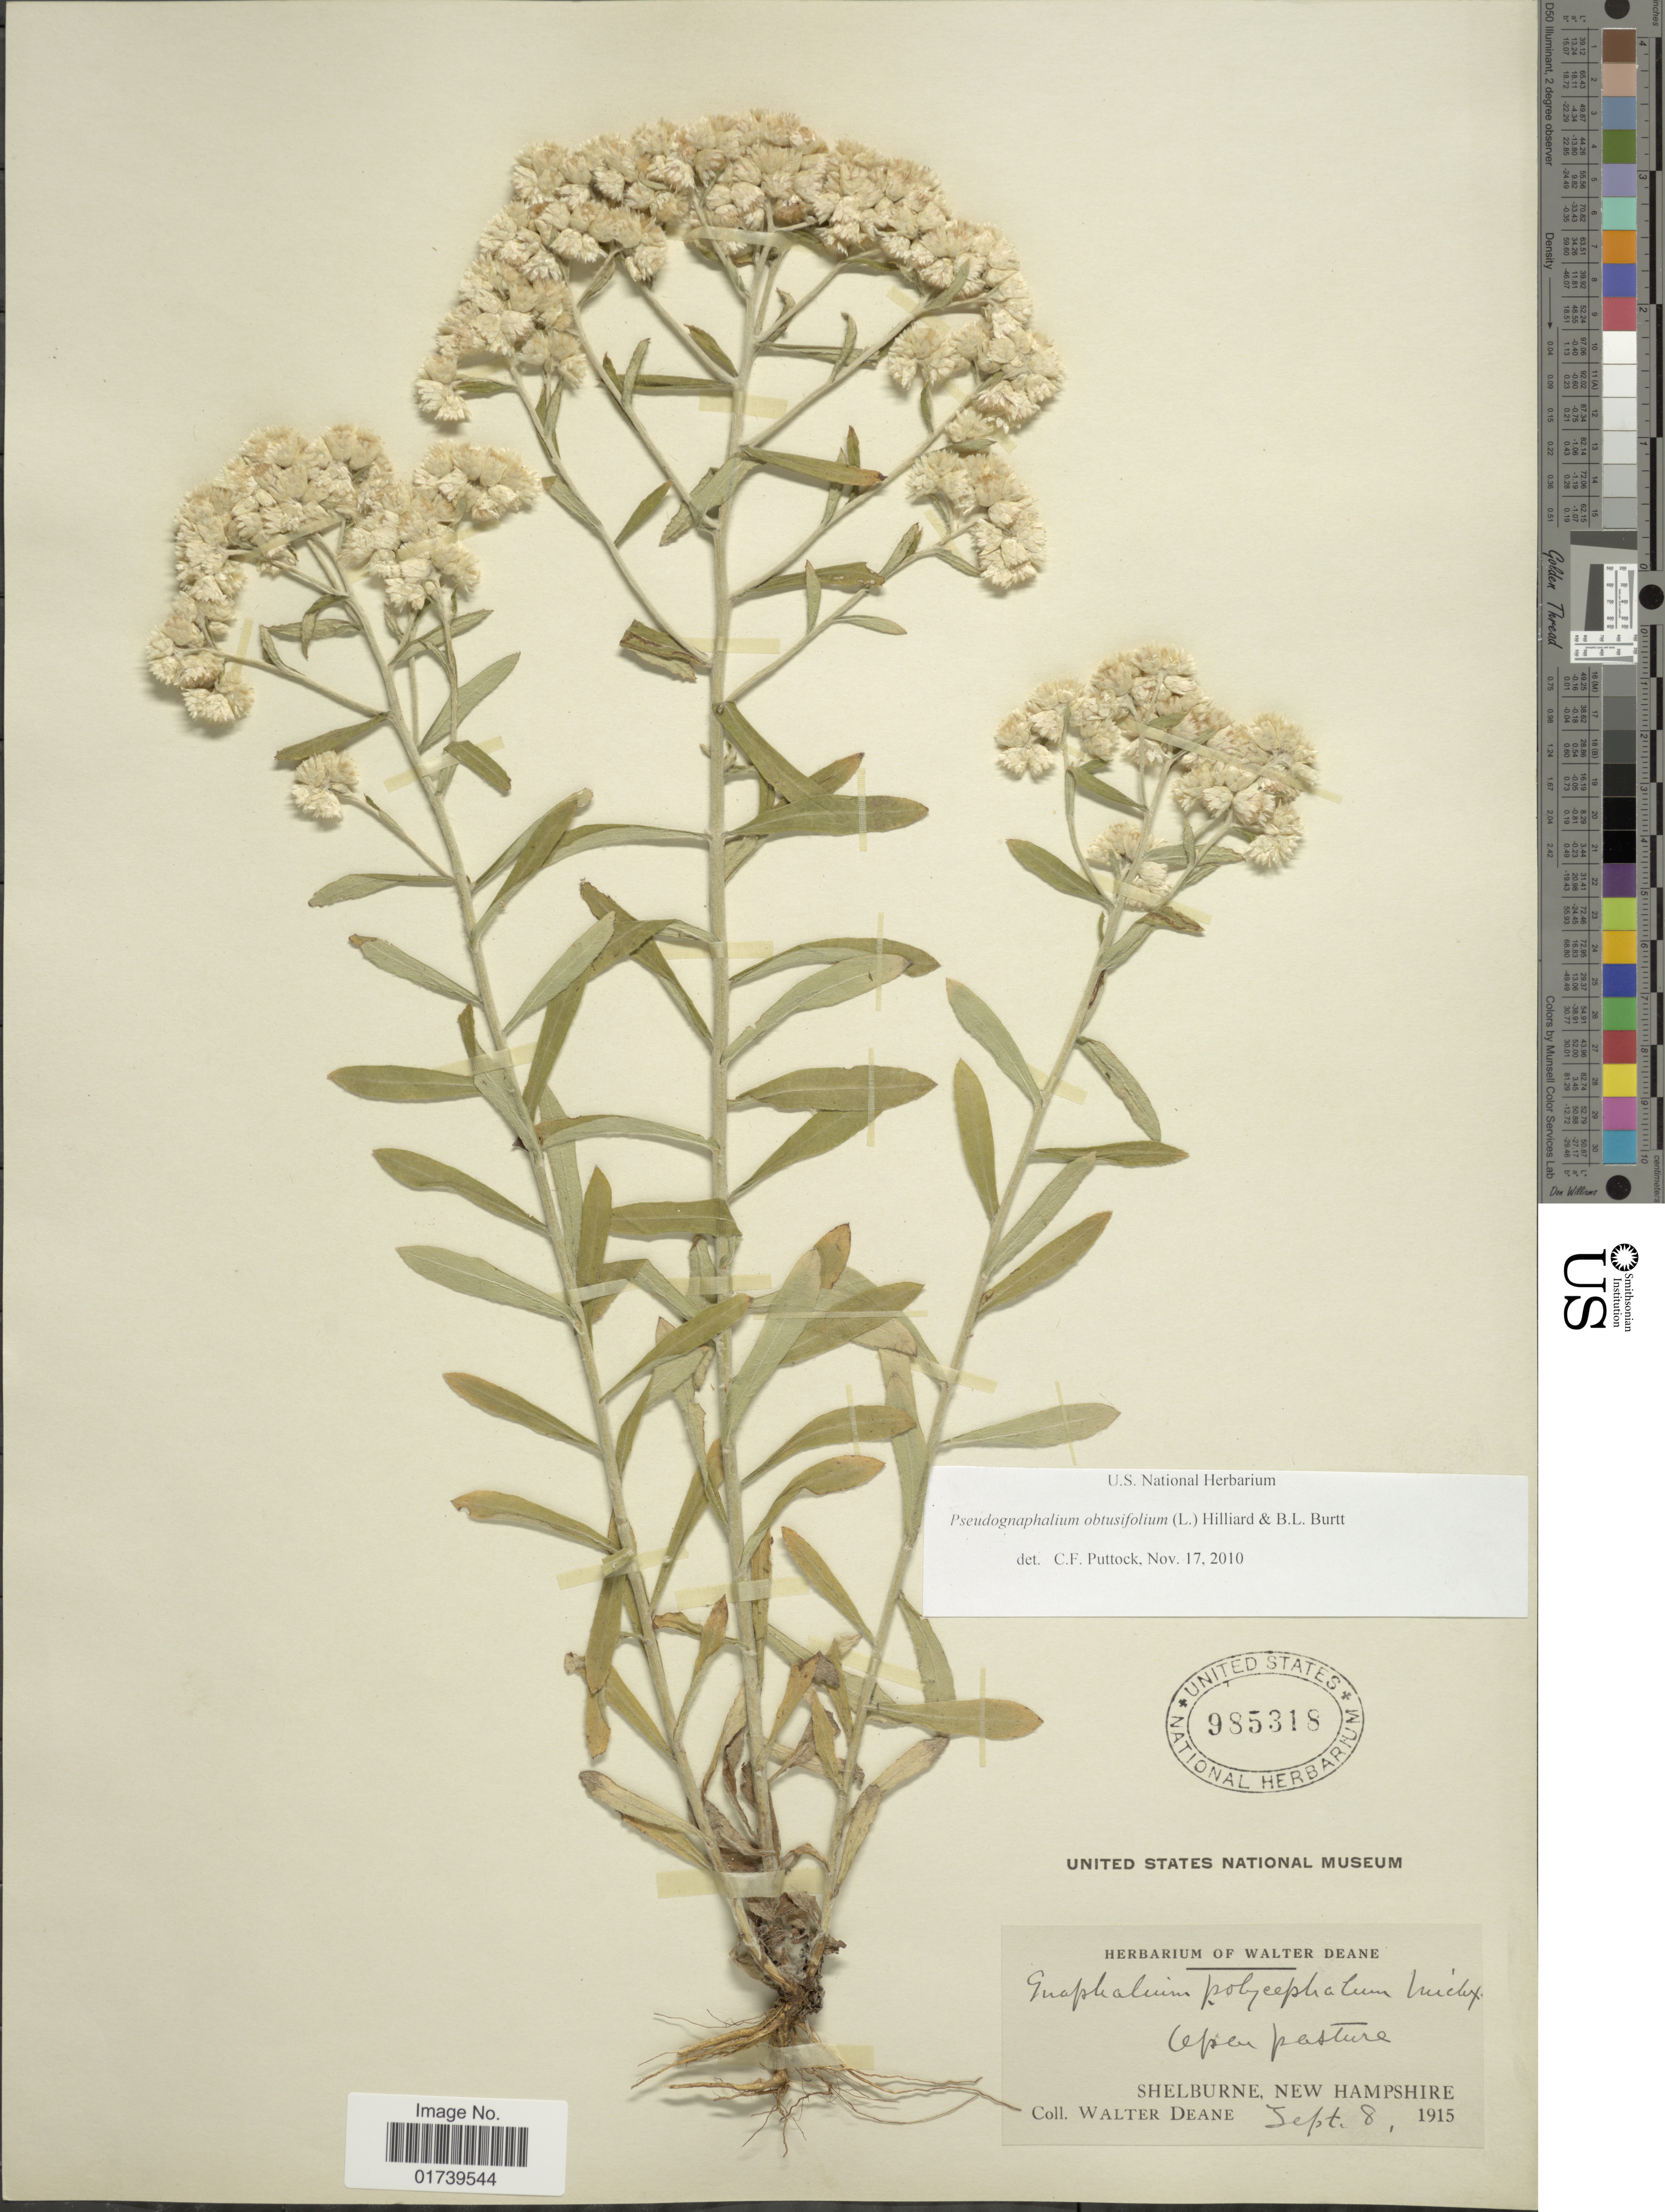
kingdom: Plantae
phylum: Tracheophyta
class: Magnoliopsida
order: Asterales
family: Asteraceae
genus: Pseudognaphalium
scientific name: Pseudognaphalium obtusifolium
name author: (L.) Hilliard & B.L. Burtt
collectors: W. Deane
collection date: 1915-09-08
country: United States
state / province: New Hampshire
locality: Shelburne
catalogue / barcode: US 985318